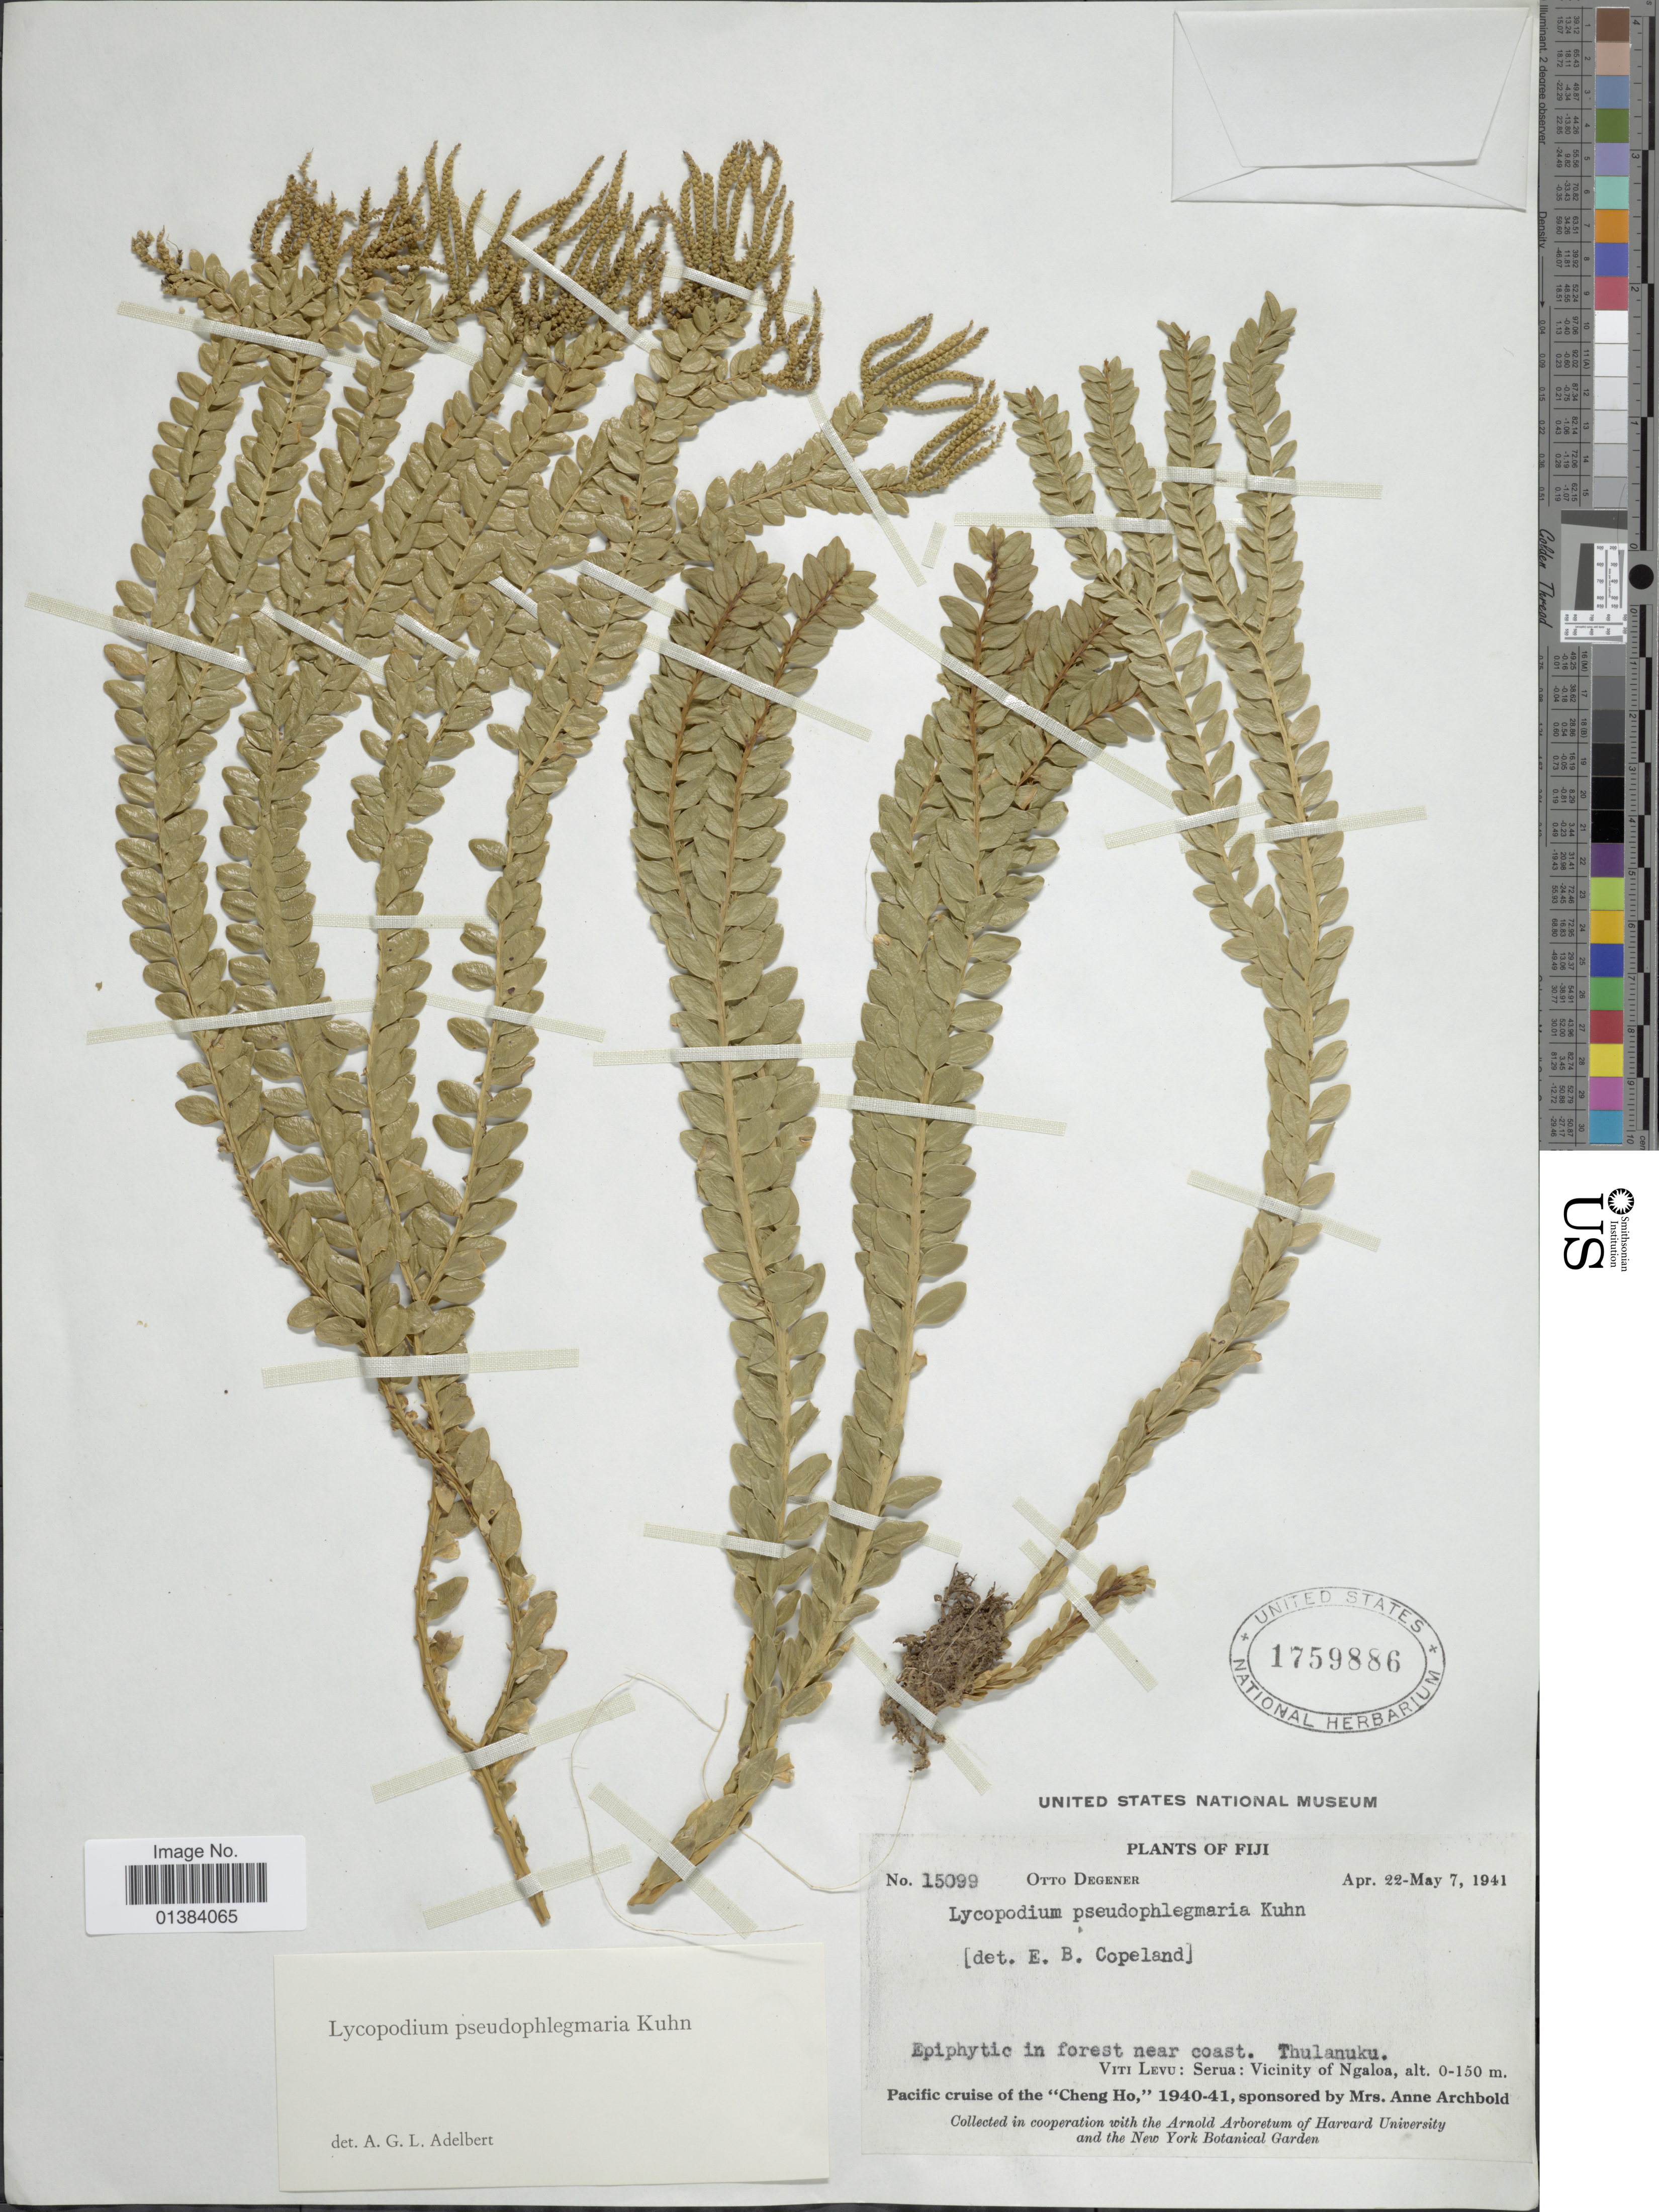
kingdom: Plantae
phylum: Tracheophyta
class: Lycopodiopsida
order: Lycopodiales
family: Lycopodiaceae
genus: Phlegmariurus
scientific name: Phlegmariurus phlegmarioides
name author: (Gaudich.) A. R. Field & Bostock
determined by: Field, A. R.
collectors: O. Degener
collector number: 15099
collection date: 1941-04-22/1941-05-07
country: Fiji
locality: Thulanuku. Viti Levu: Serua: Vicinity of Ngaloa.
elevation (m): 0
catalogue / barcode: US 1759886